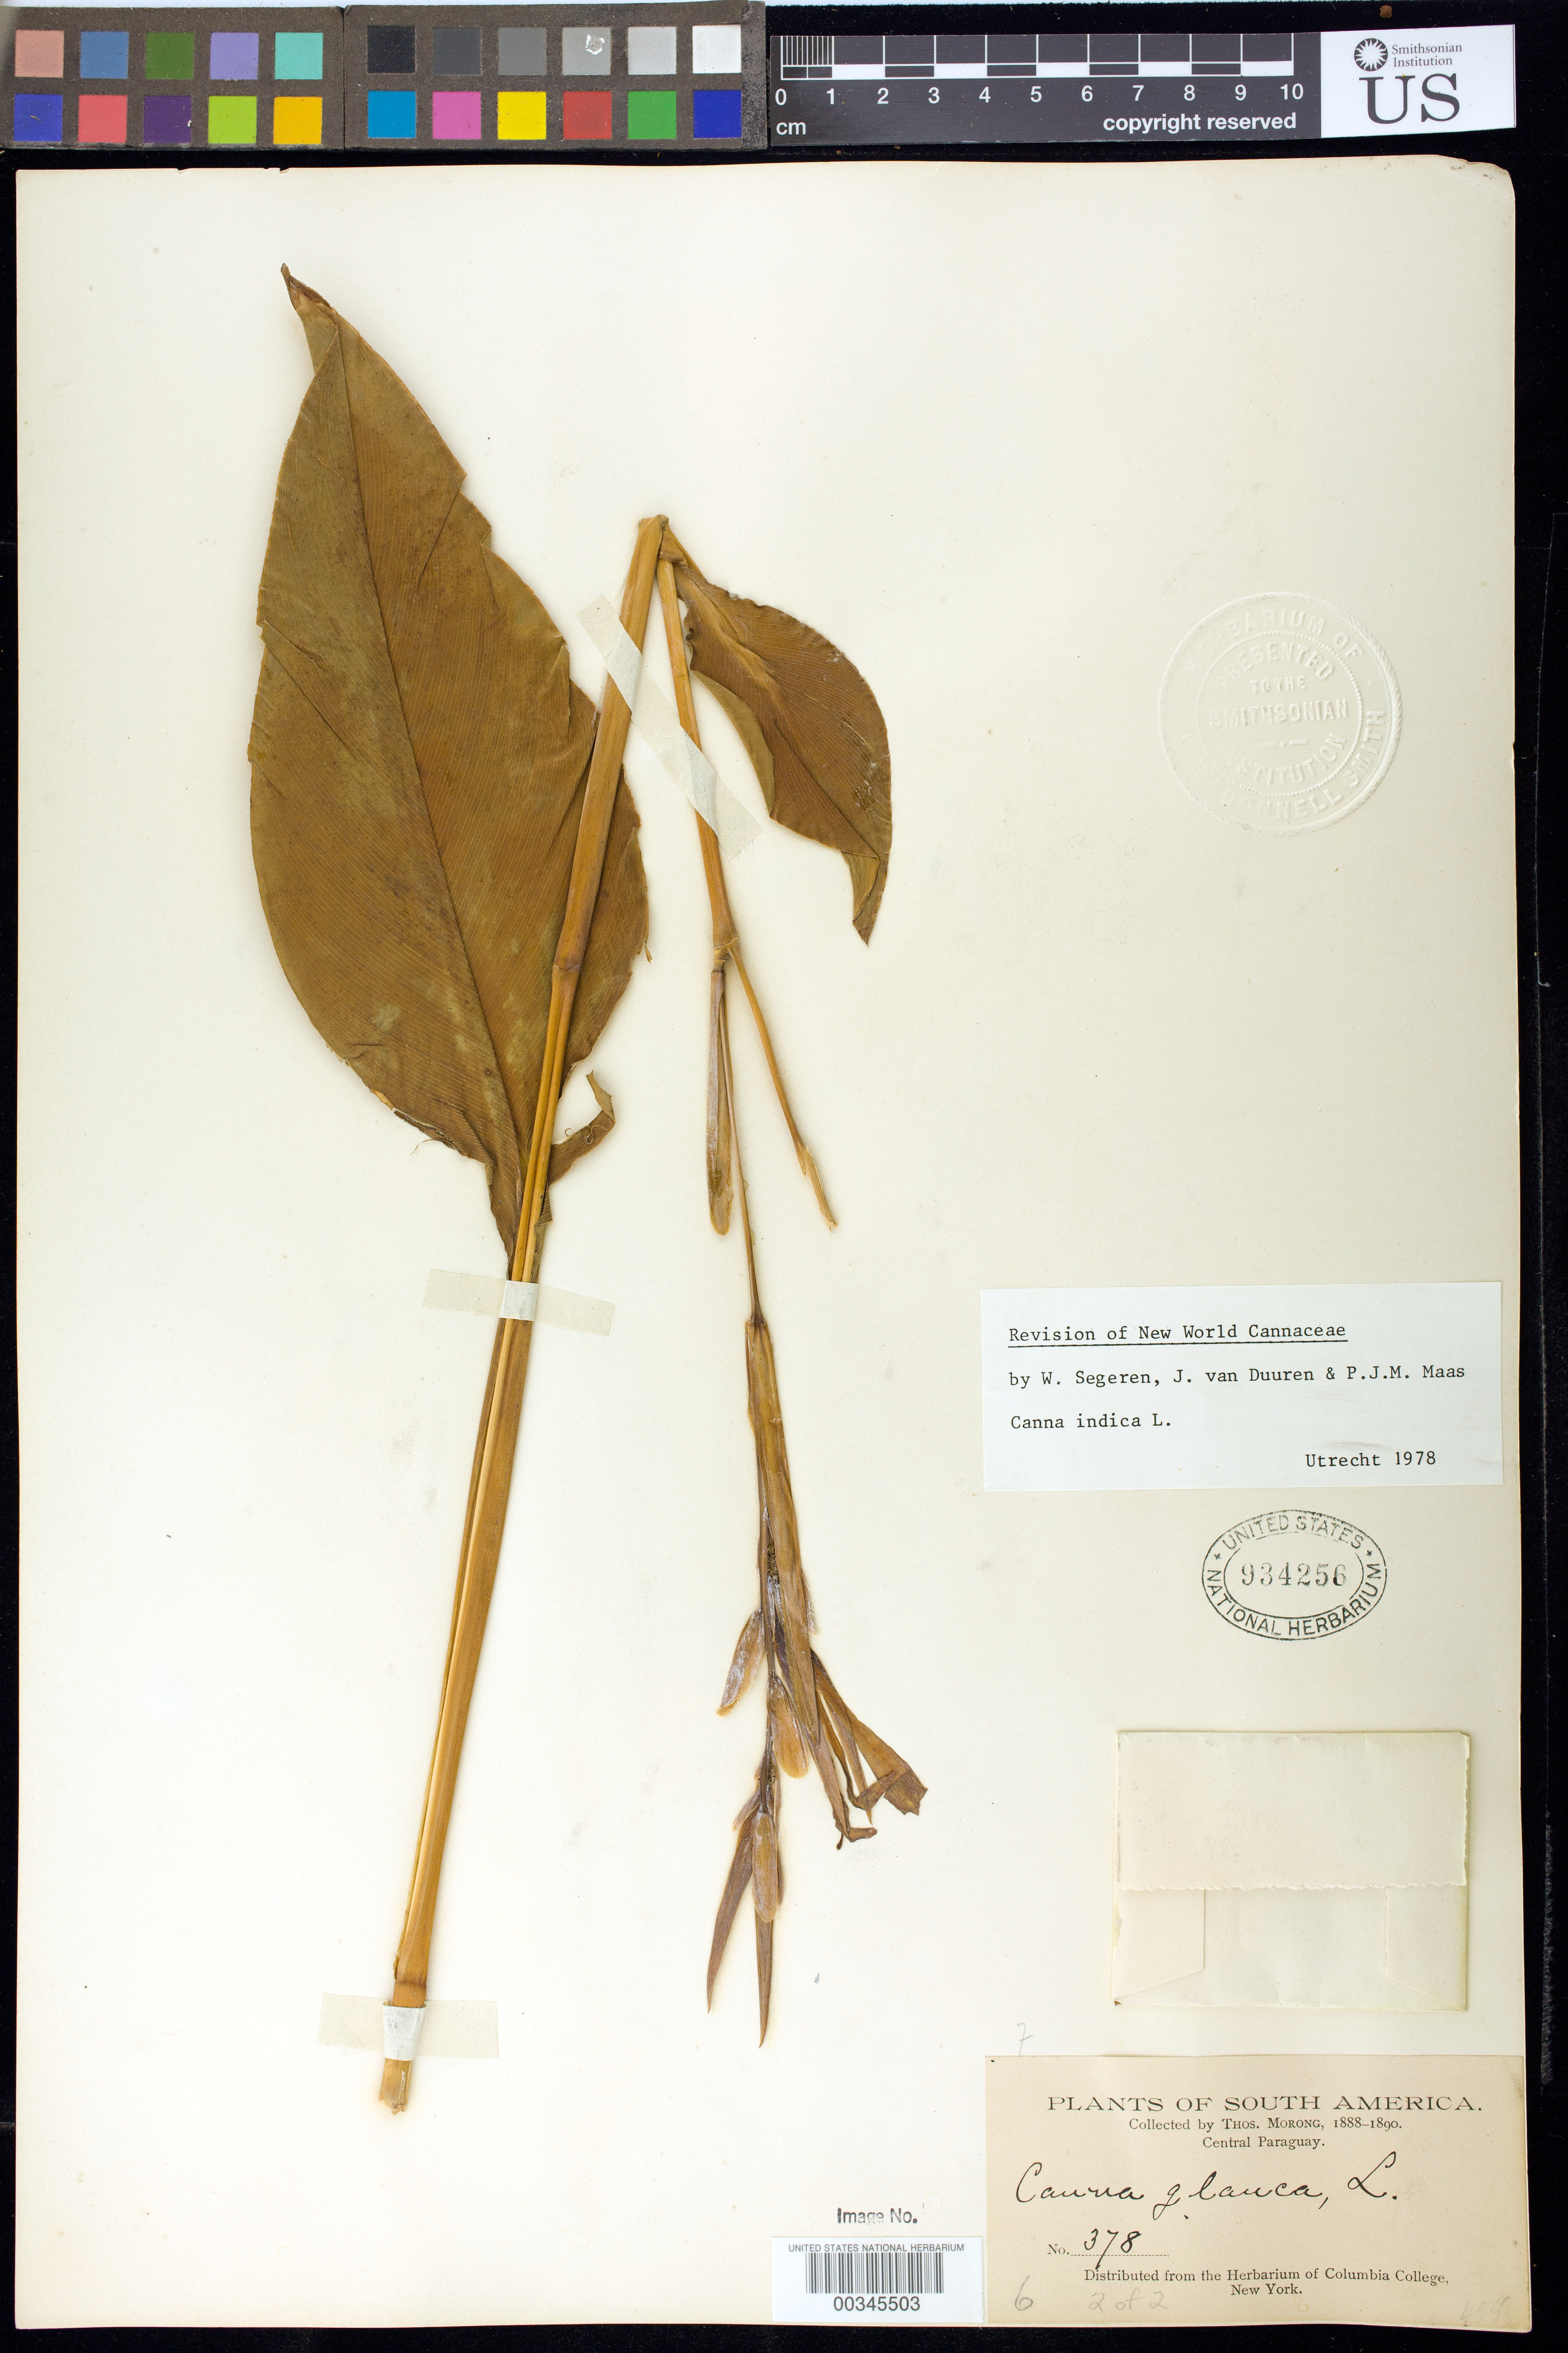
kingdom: Plantae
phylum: Tracheophyta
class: Liliopsida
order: Zingiberales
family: Cannaceae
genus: Canna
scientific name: Canna indica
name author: L.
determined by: Segeren, W.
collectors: T. Morong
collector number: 378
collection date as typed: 1890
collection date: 1890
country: Paraguay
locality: Central paraguay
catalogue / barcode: US 934256